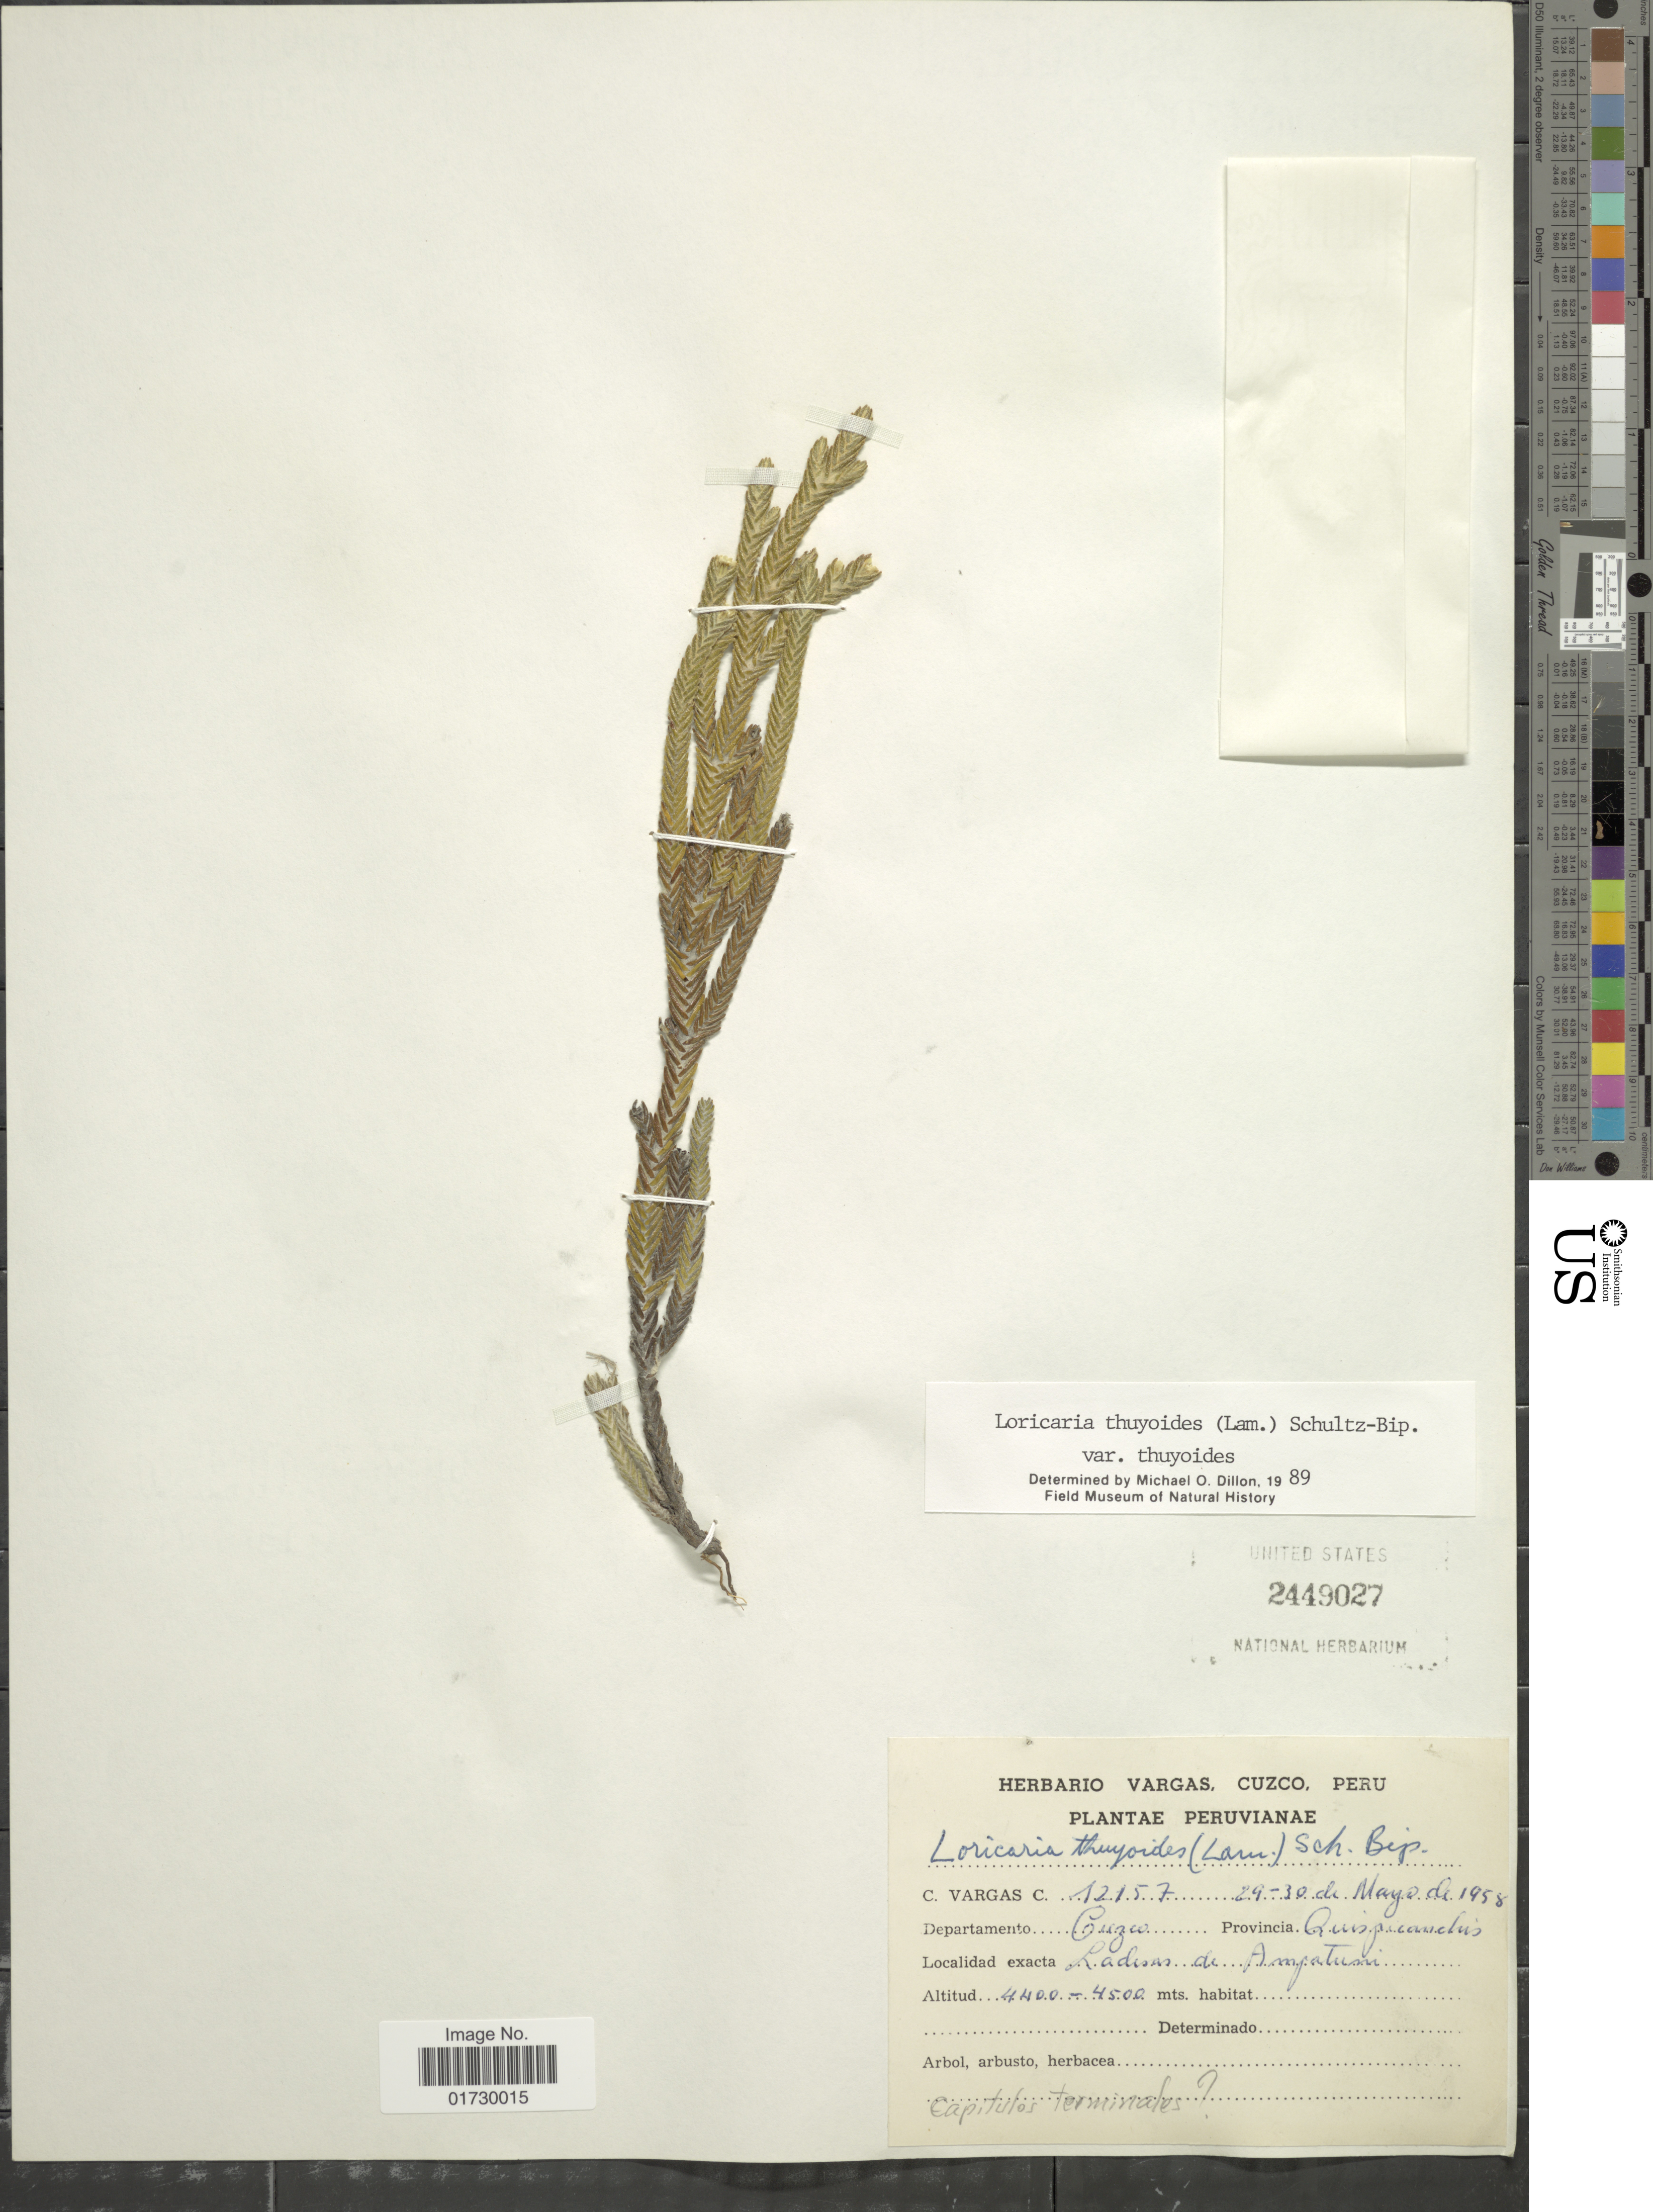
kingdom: Plantae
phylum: Tracheophyta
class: Magnoliopsida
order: Asterales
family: Asteraceae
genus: Loricaria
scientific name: Loricaria thuyoides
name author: (Lam.) Sch. Bip.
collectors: C. Vargas Calderón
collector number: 12157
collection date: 1958-05-29/1958-05-30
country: Peru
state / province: Cusco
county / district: Quispicanchis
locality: Laderas de Ampato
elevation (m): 4400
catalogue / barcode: US 2449027